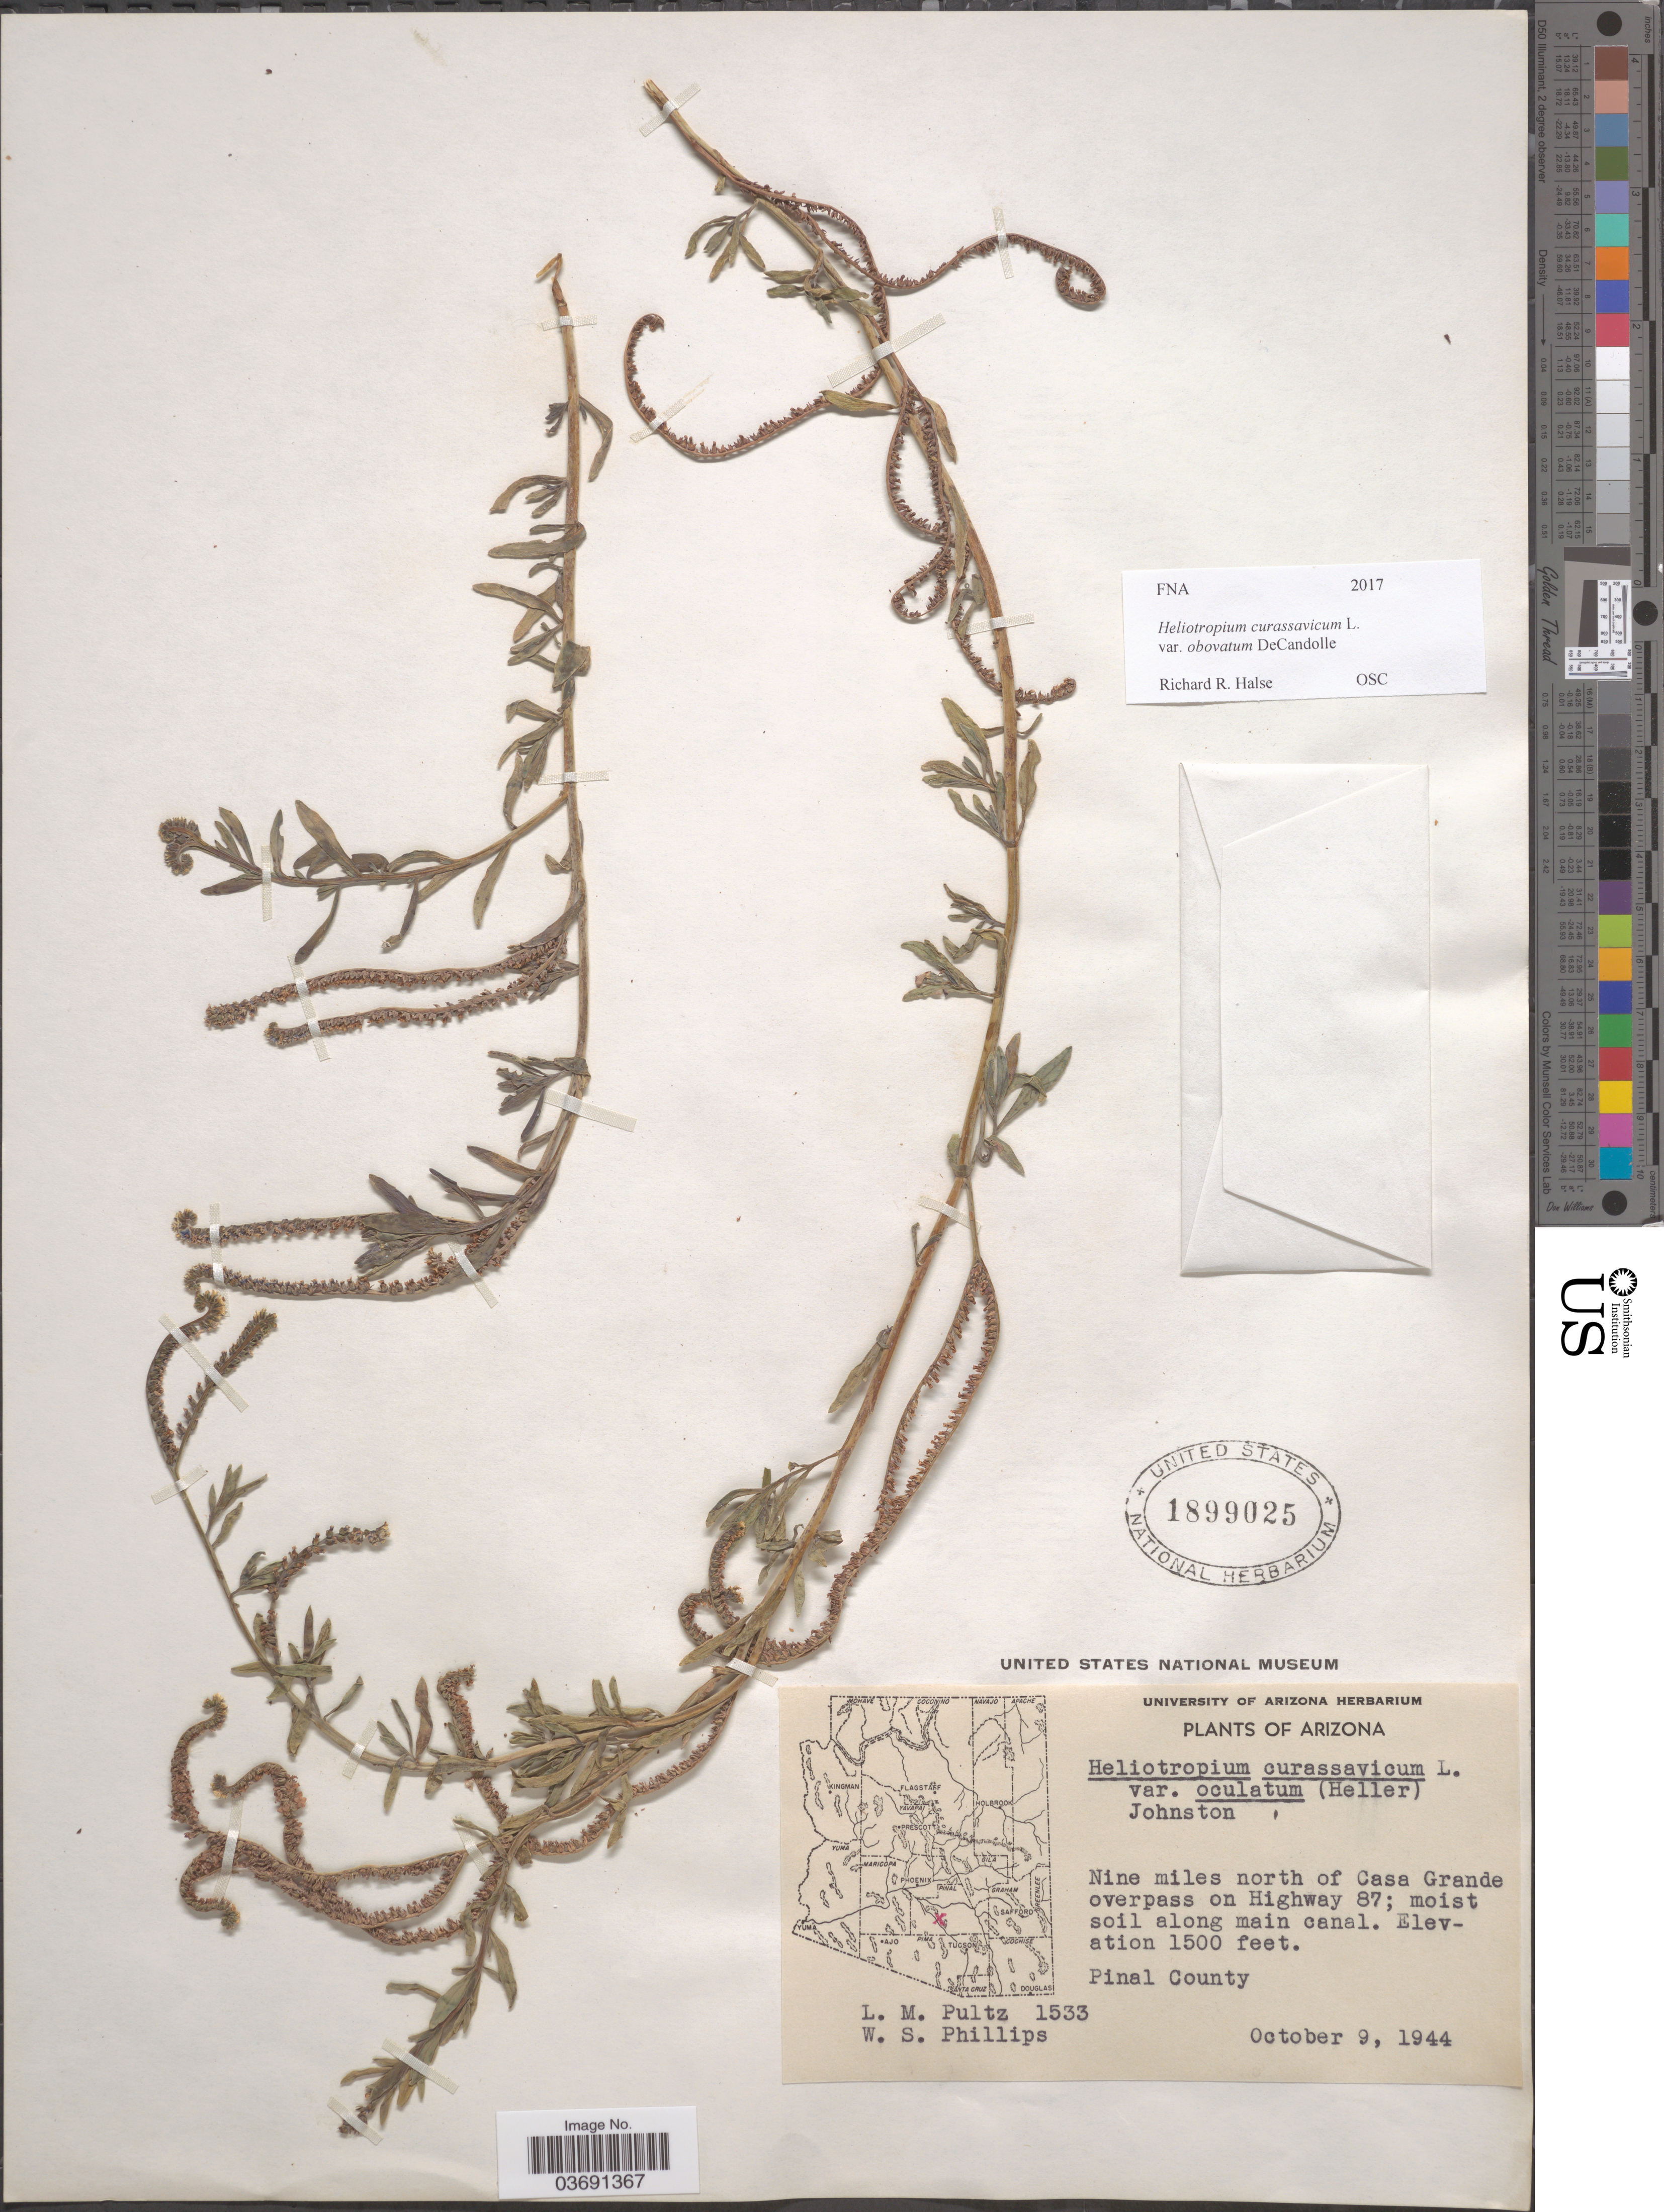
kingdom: Plantae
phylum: Tracheophyta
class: Magnoliopsida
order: Boraginales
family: Heliotropiaceae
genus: Heliotropium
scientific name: Heliotropium curassavicum subsp. obovatum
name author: (DC.) Á. Löve & D. Löve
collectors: L. Pultz & W. S. Phillips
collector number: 1533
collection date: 1944-10-09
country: United States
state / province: Arizona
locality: Nine miles north of Casa Grande overpass on Highway 87; moist soil along main canal. Pinal County.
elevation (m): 457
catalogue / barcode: US 189925